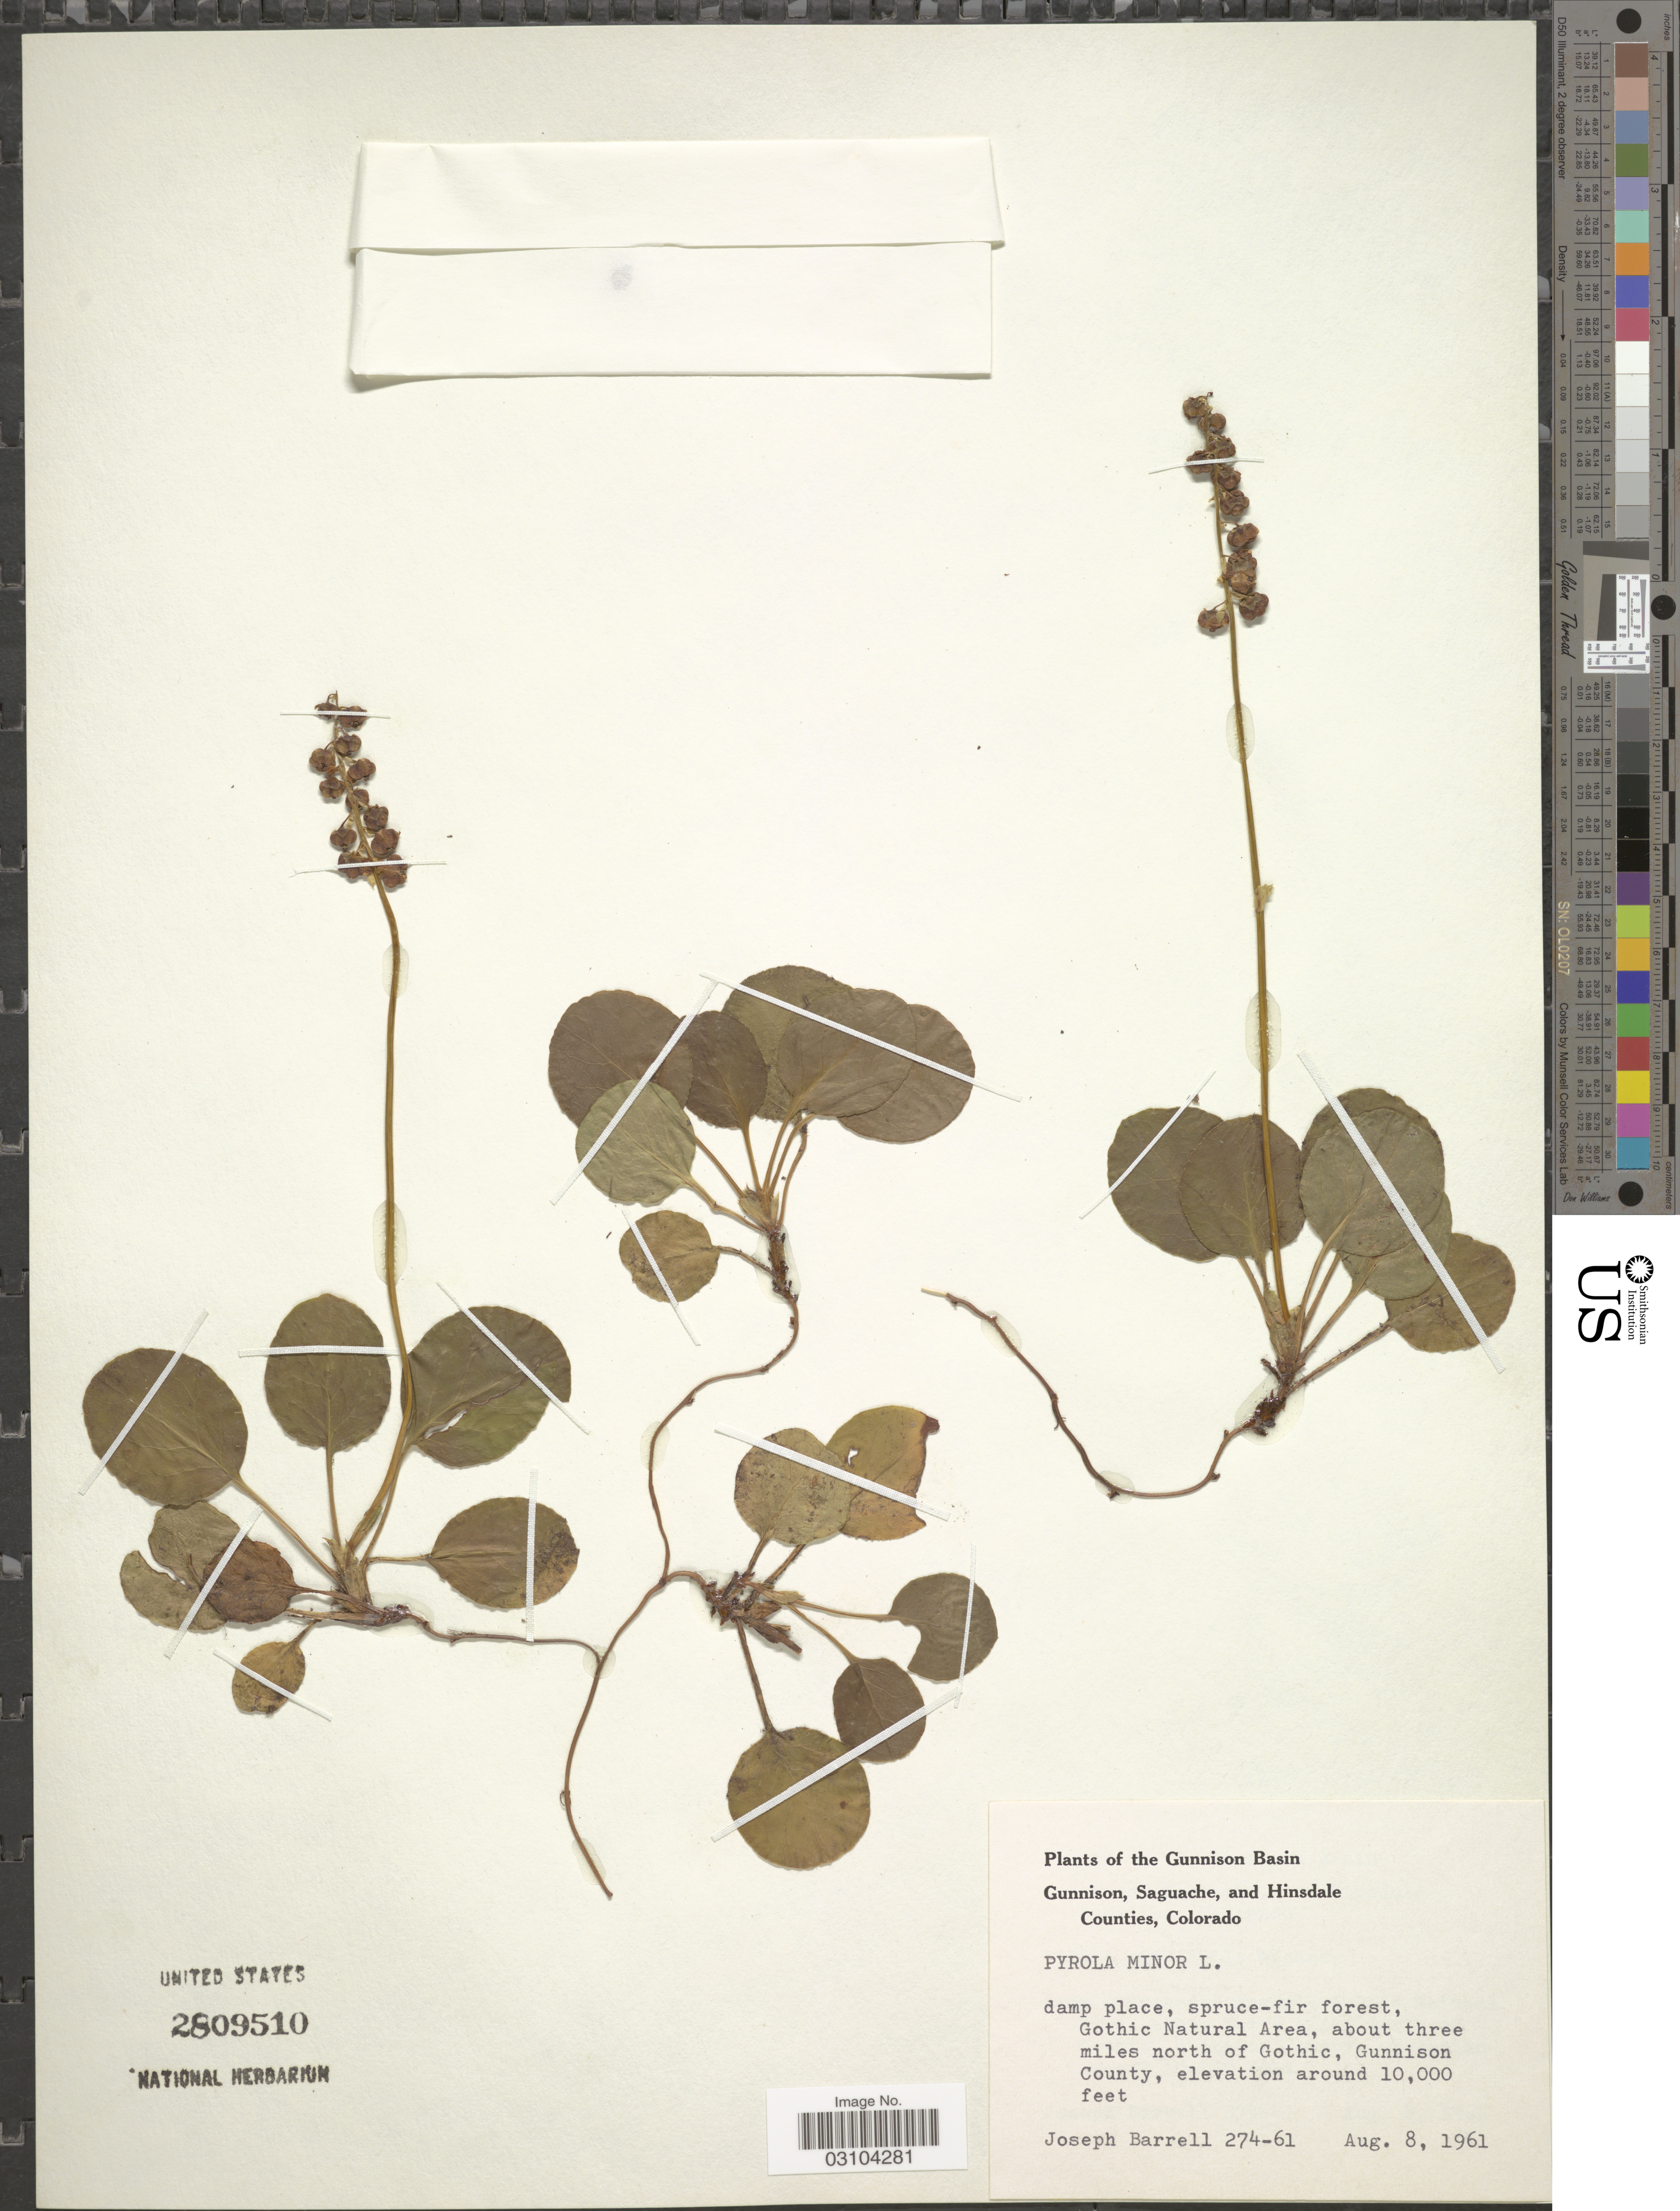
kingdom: Plantae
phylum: Tracheophyta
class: Magnoliopsida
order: Ericales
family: Ericaceae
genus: Pyrola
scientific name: Pyrola minor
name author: L.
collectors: J. Barrell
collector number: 274-61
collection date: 1961-08-08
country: United States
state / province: Colorado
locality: The Gunnison Basin, Gothic Natural Area, about three miles north of Gothic, Gunnison County.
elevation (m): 3048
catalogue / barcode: US 2809510